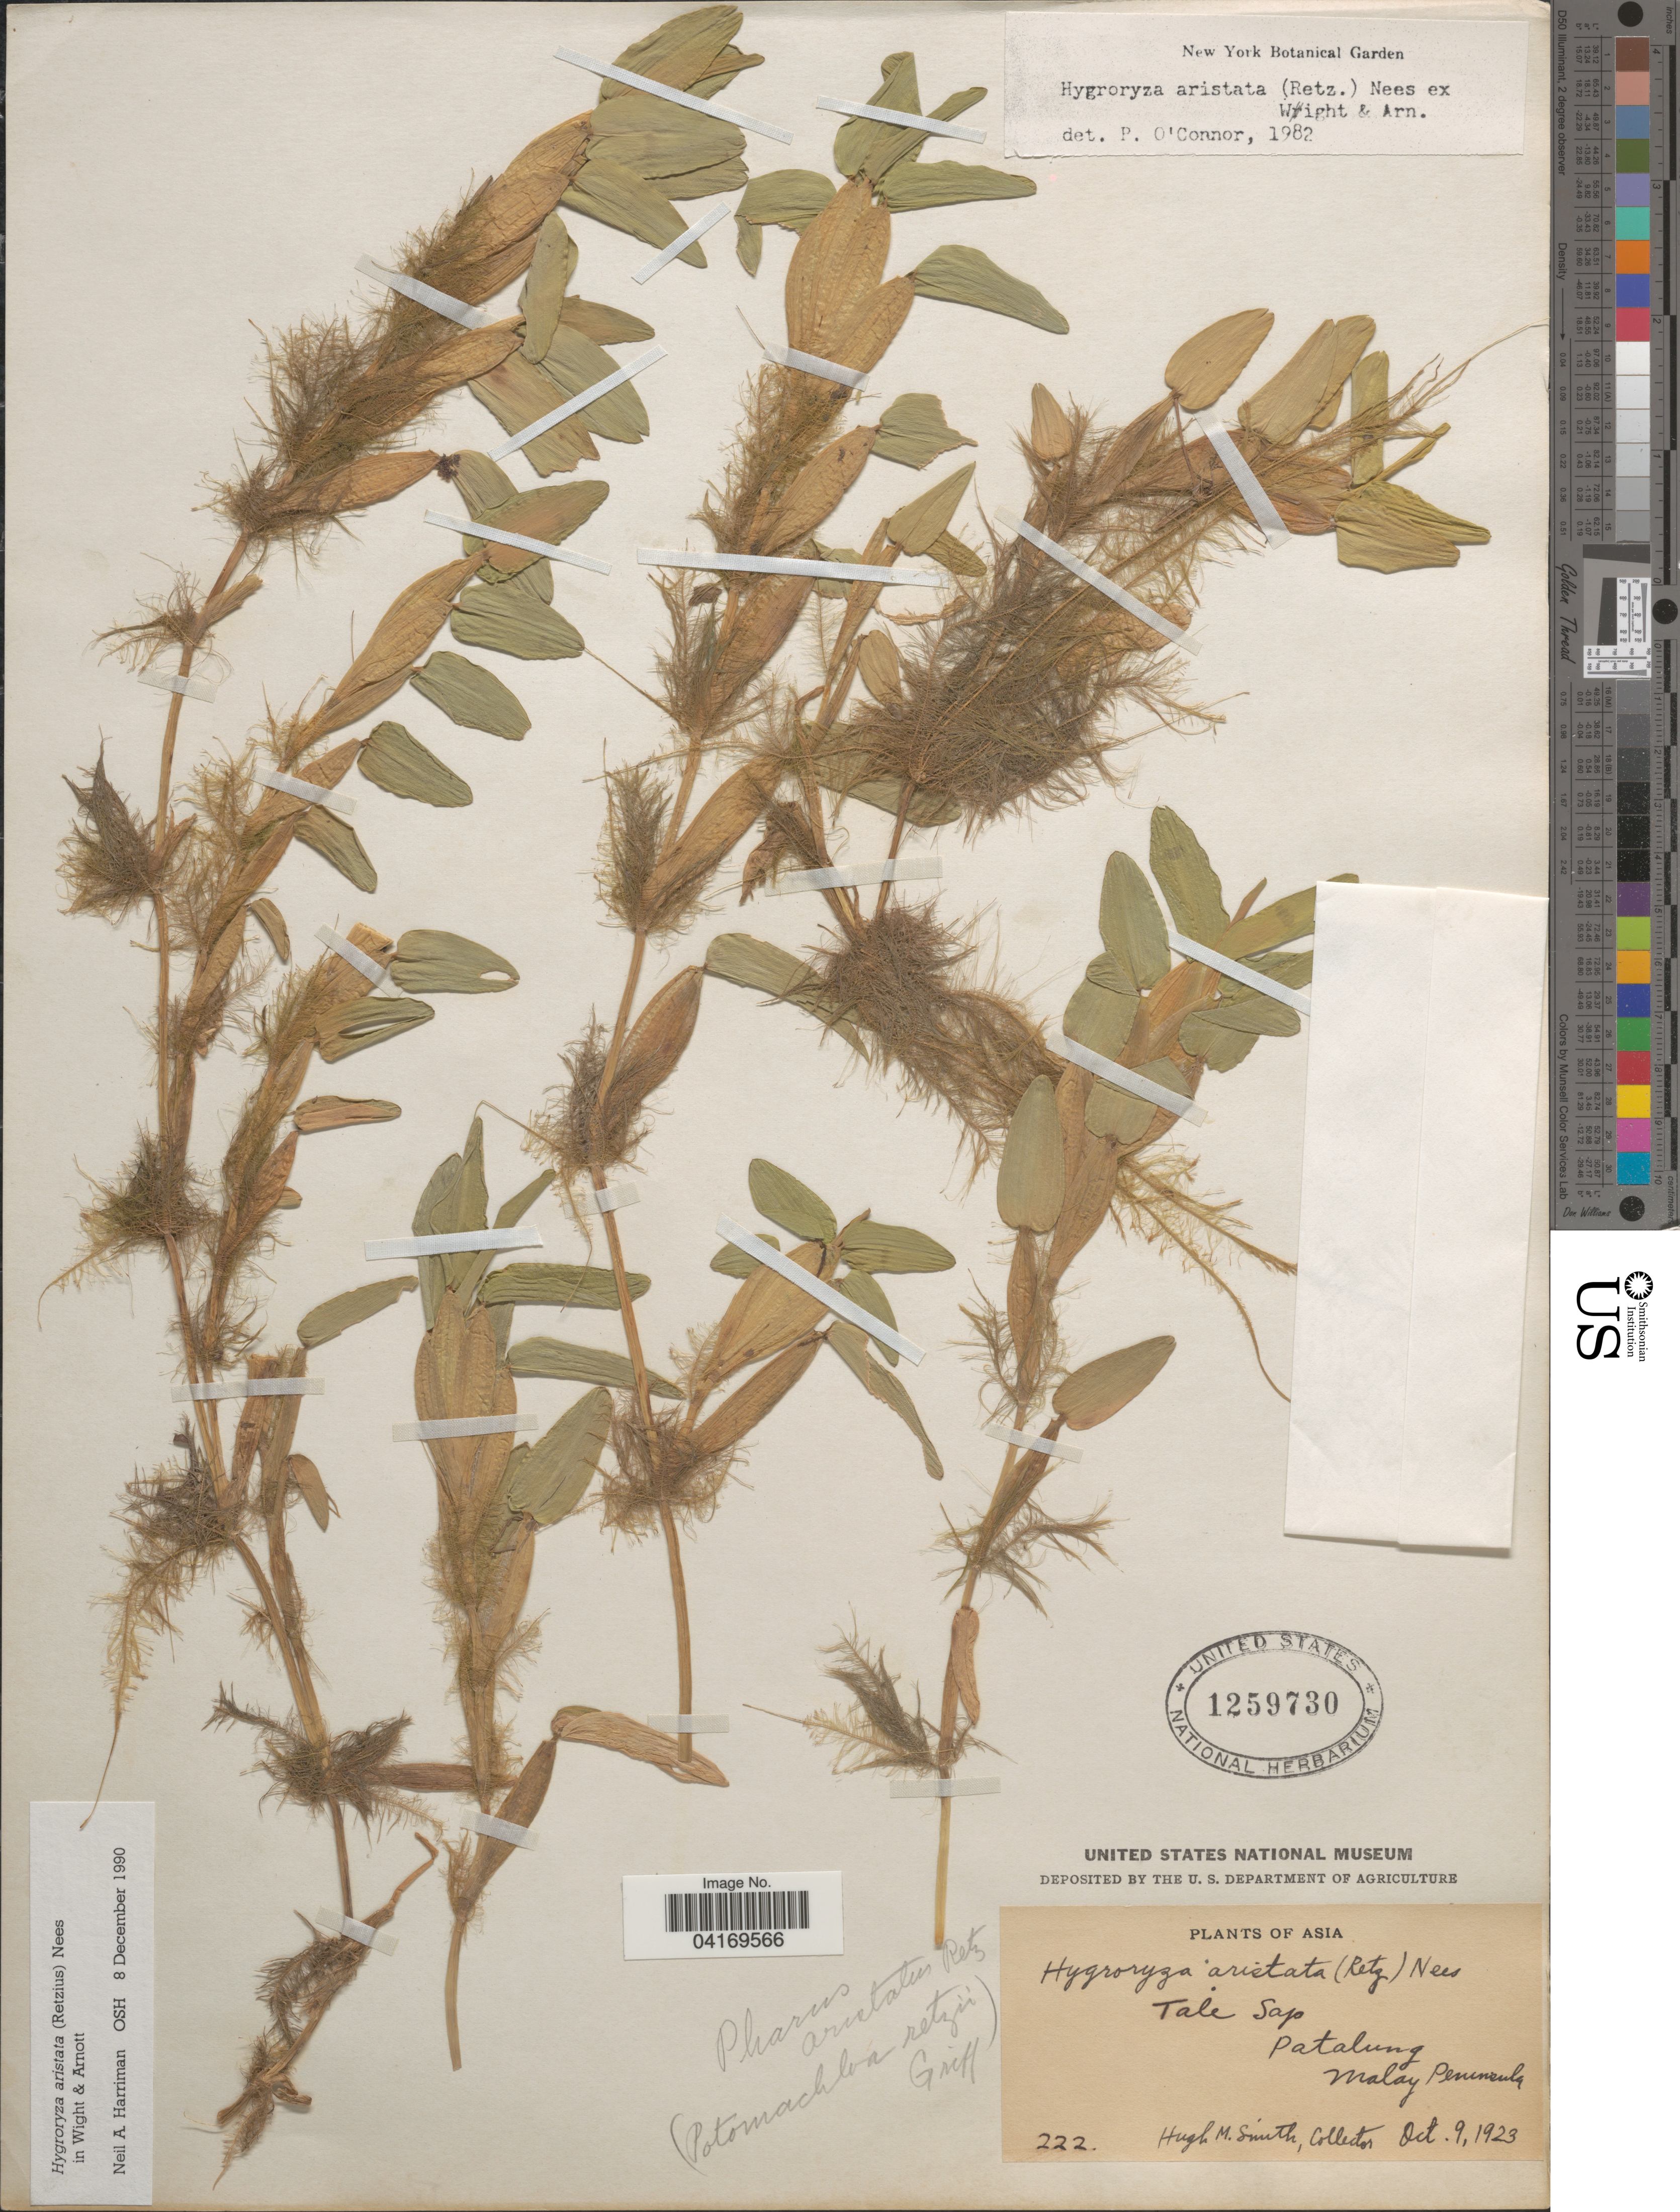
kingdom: Plantae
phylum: Tracheophyta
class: Liliopsida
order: Poales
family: Poaceae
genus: Hygroryza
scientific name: Hygroryza aristata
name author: (Retz.) Nees ex Wright & Arn.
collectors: H. Smith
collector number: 222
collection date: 1923-10-09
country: Malaysia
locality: Tale Sap. Patalung. Malay Peninsula.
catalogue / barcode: US 1259730